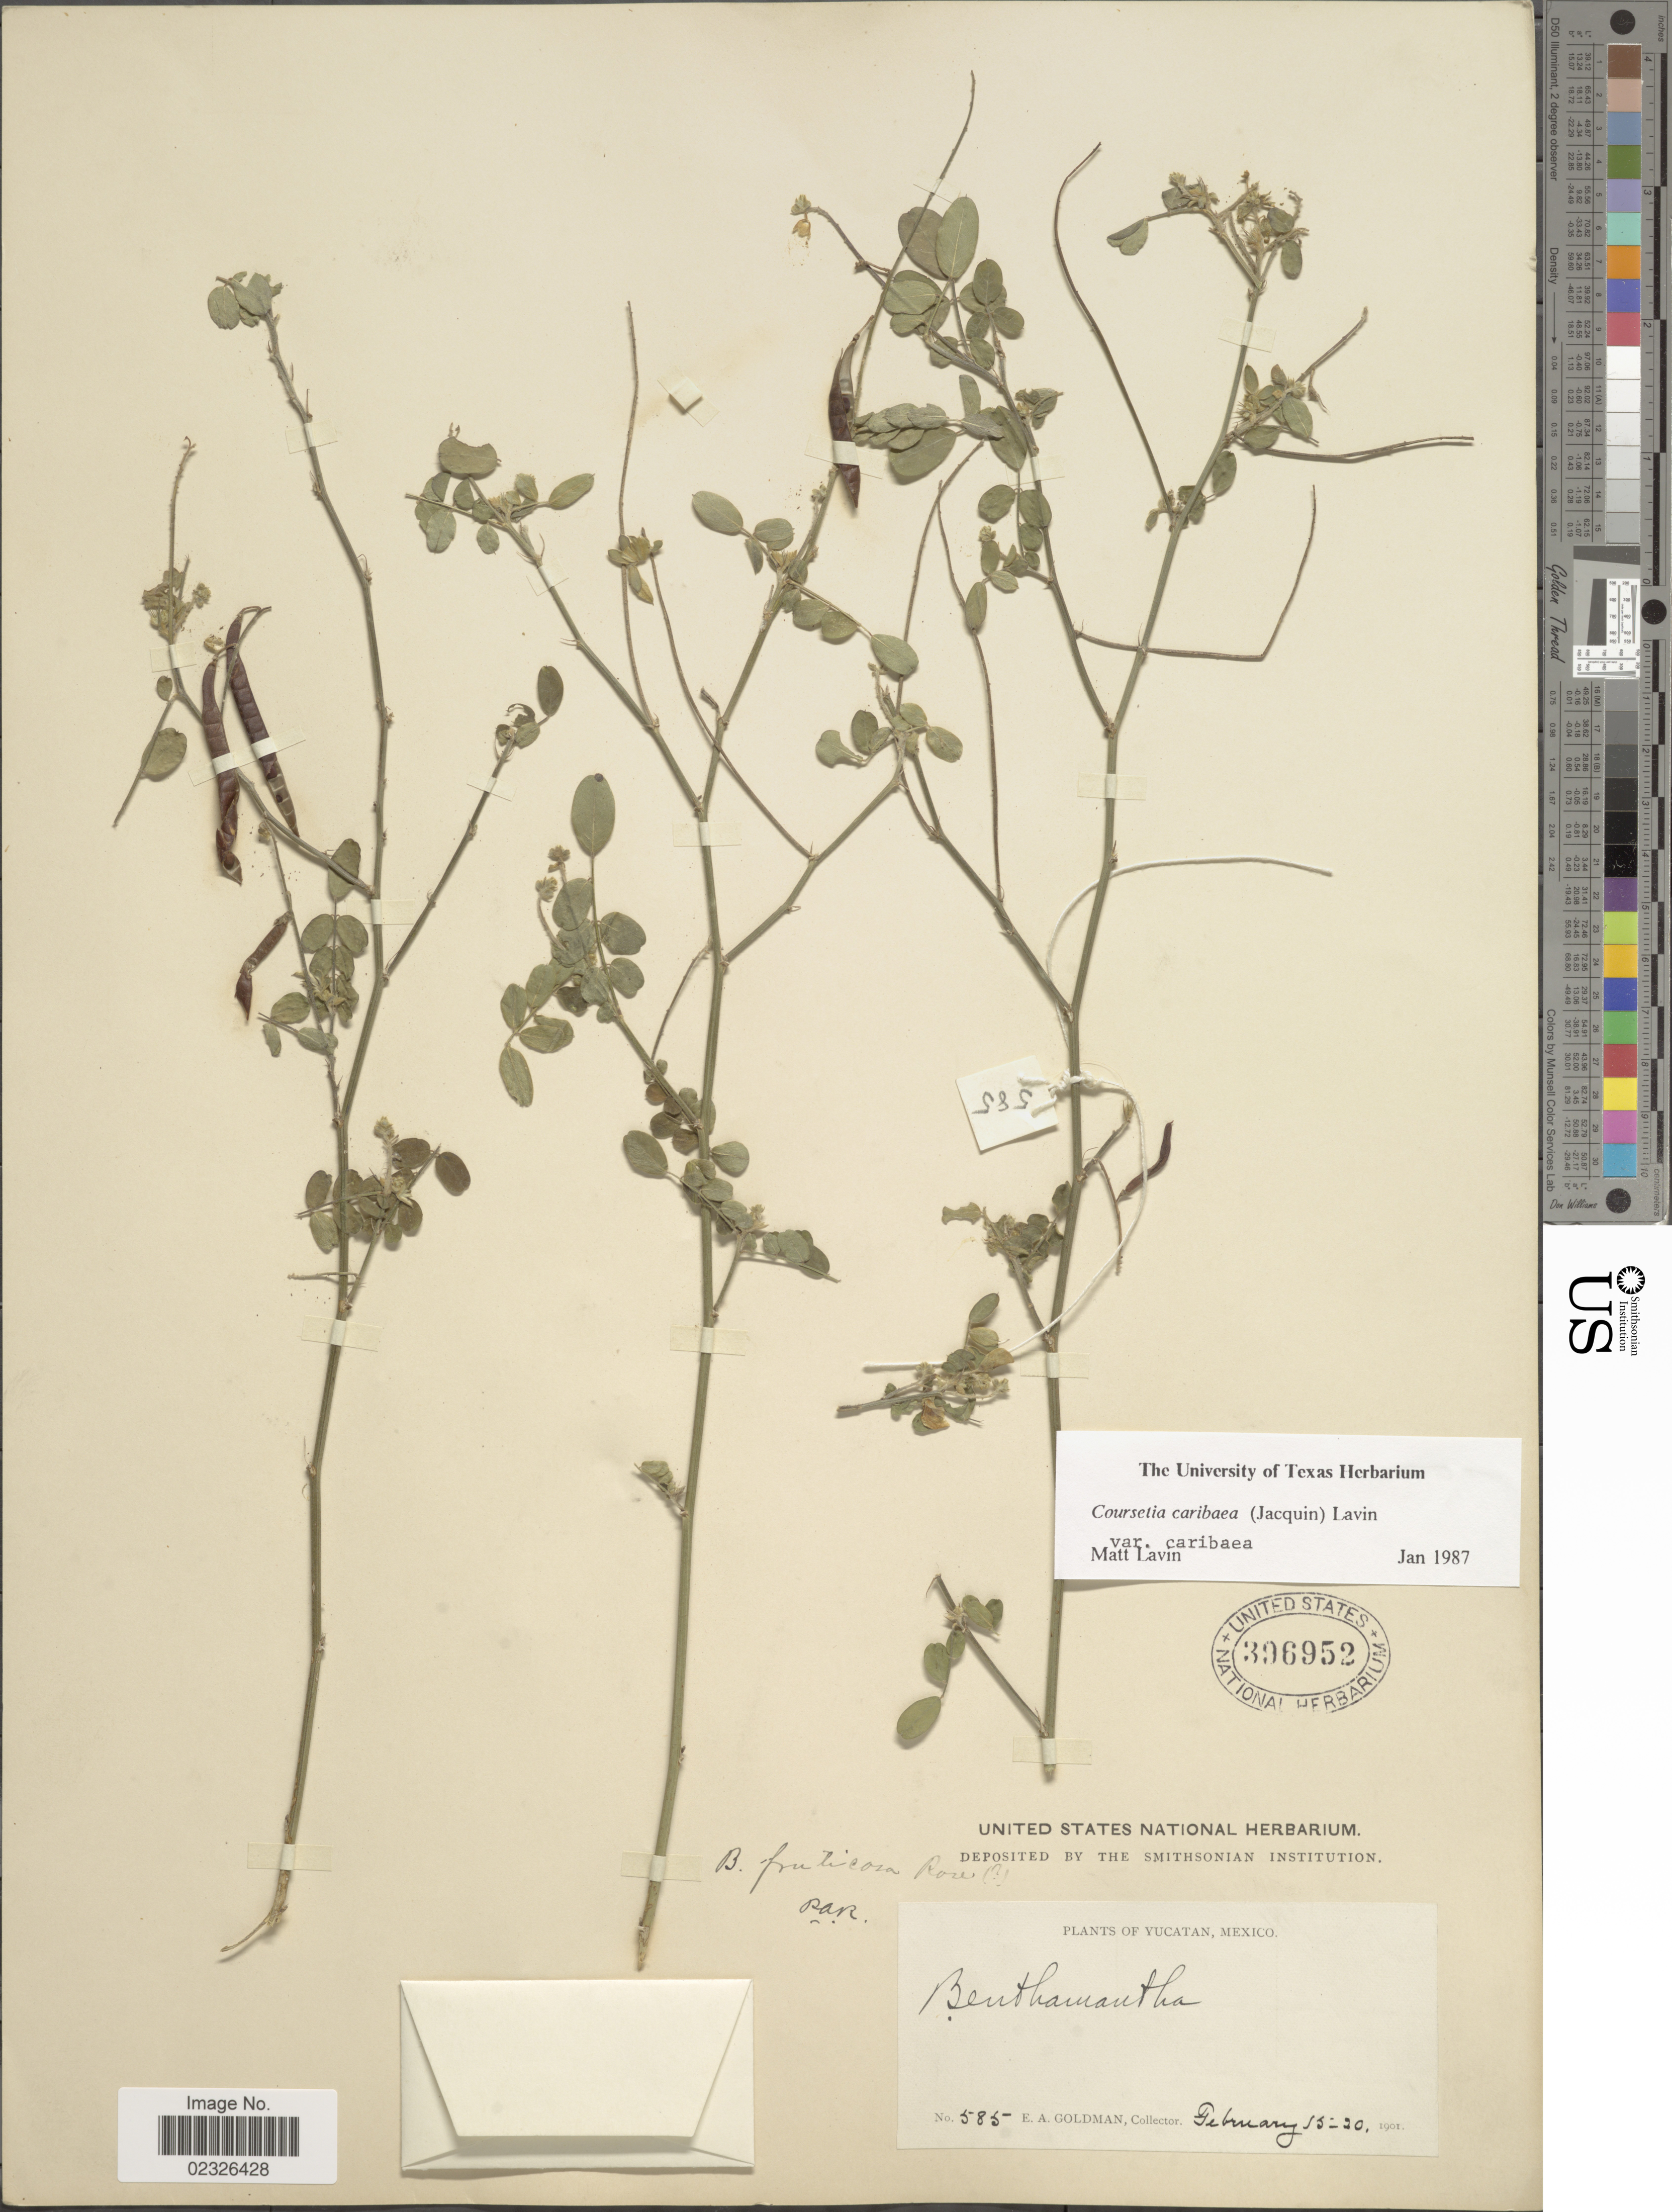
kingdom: Plantae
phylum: Tracheophyta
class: Magnoliopsida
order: Fabales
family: Fabaceae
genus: Coursetia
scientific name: Coursetia caribaea var. caribaea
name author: (Jacq.) Lavin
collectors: E. A. Goldman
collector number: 585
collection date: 1901-02-15/1901-02-20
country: Mexico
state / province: Yucatán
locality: Yucatan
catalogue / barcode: US 396952